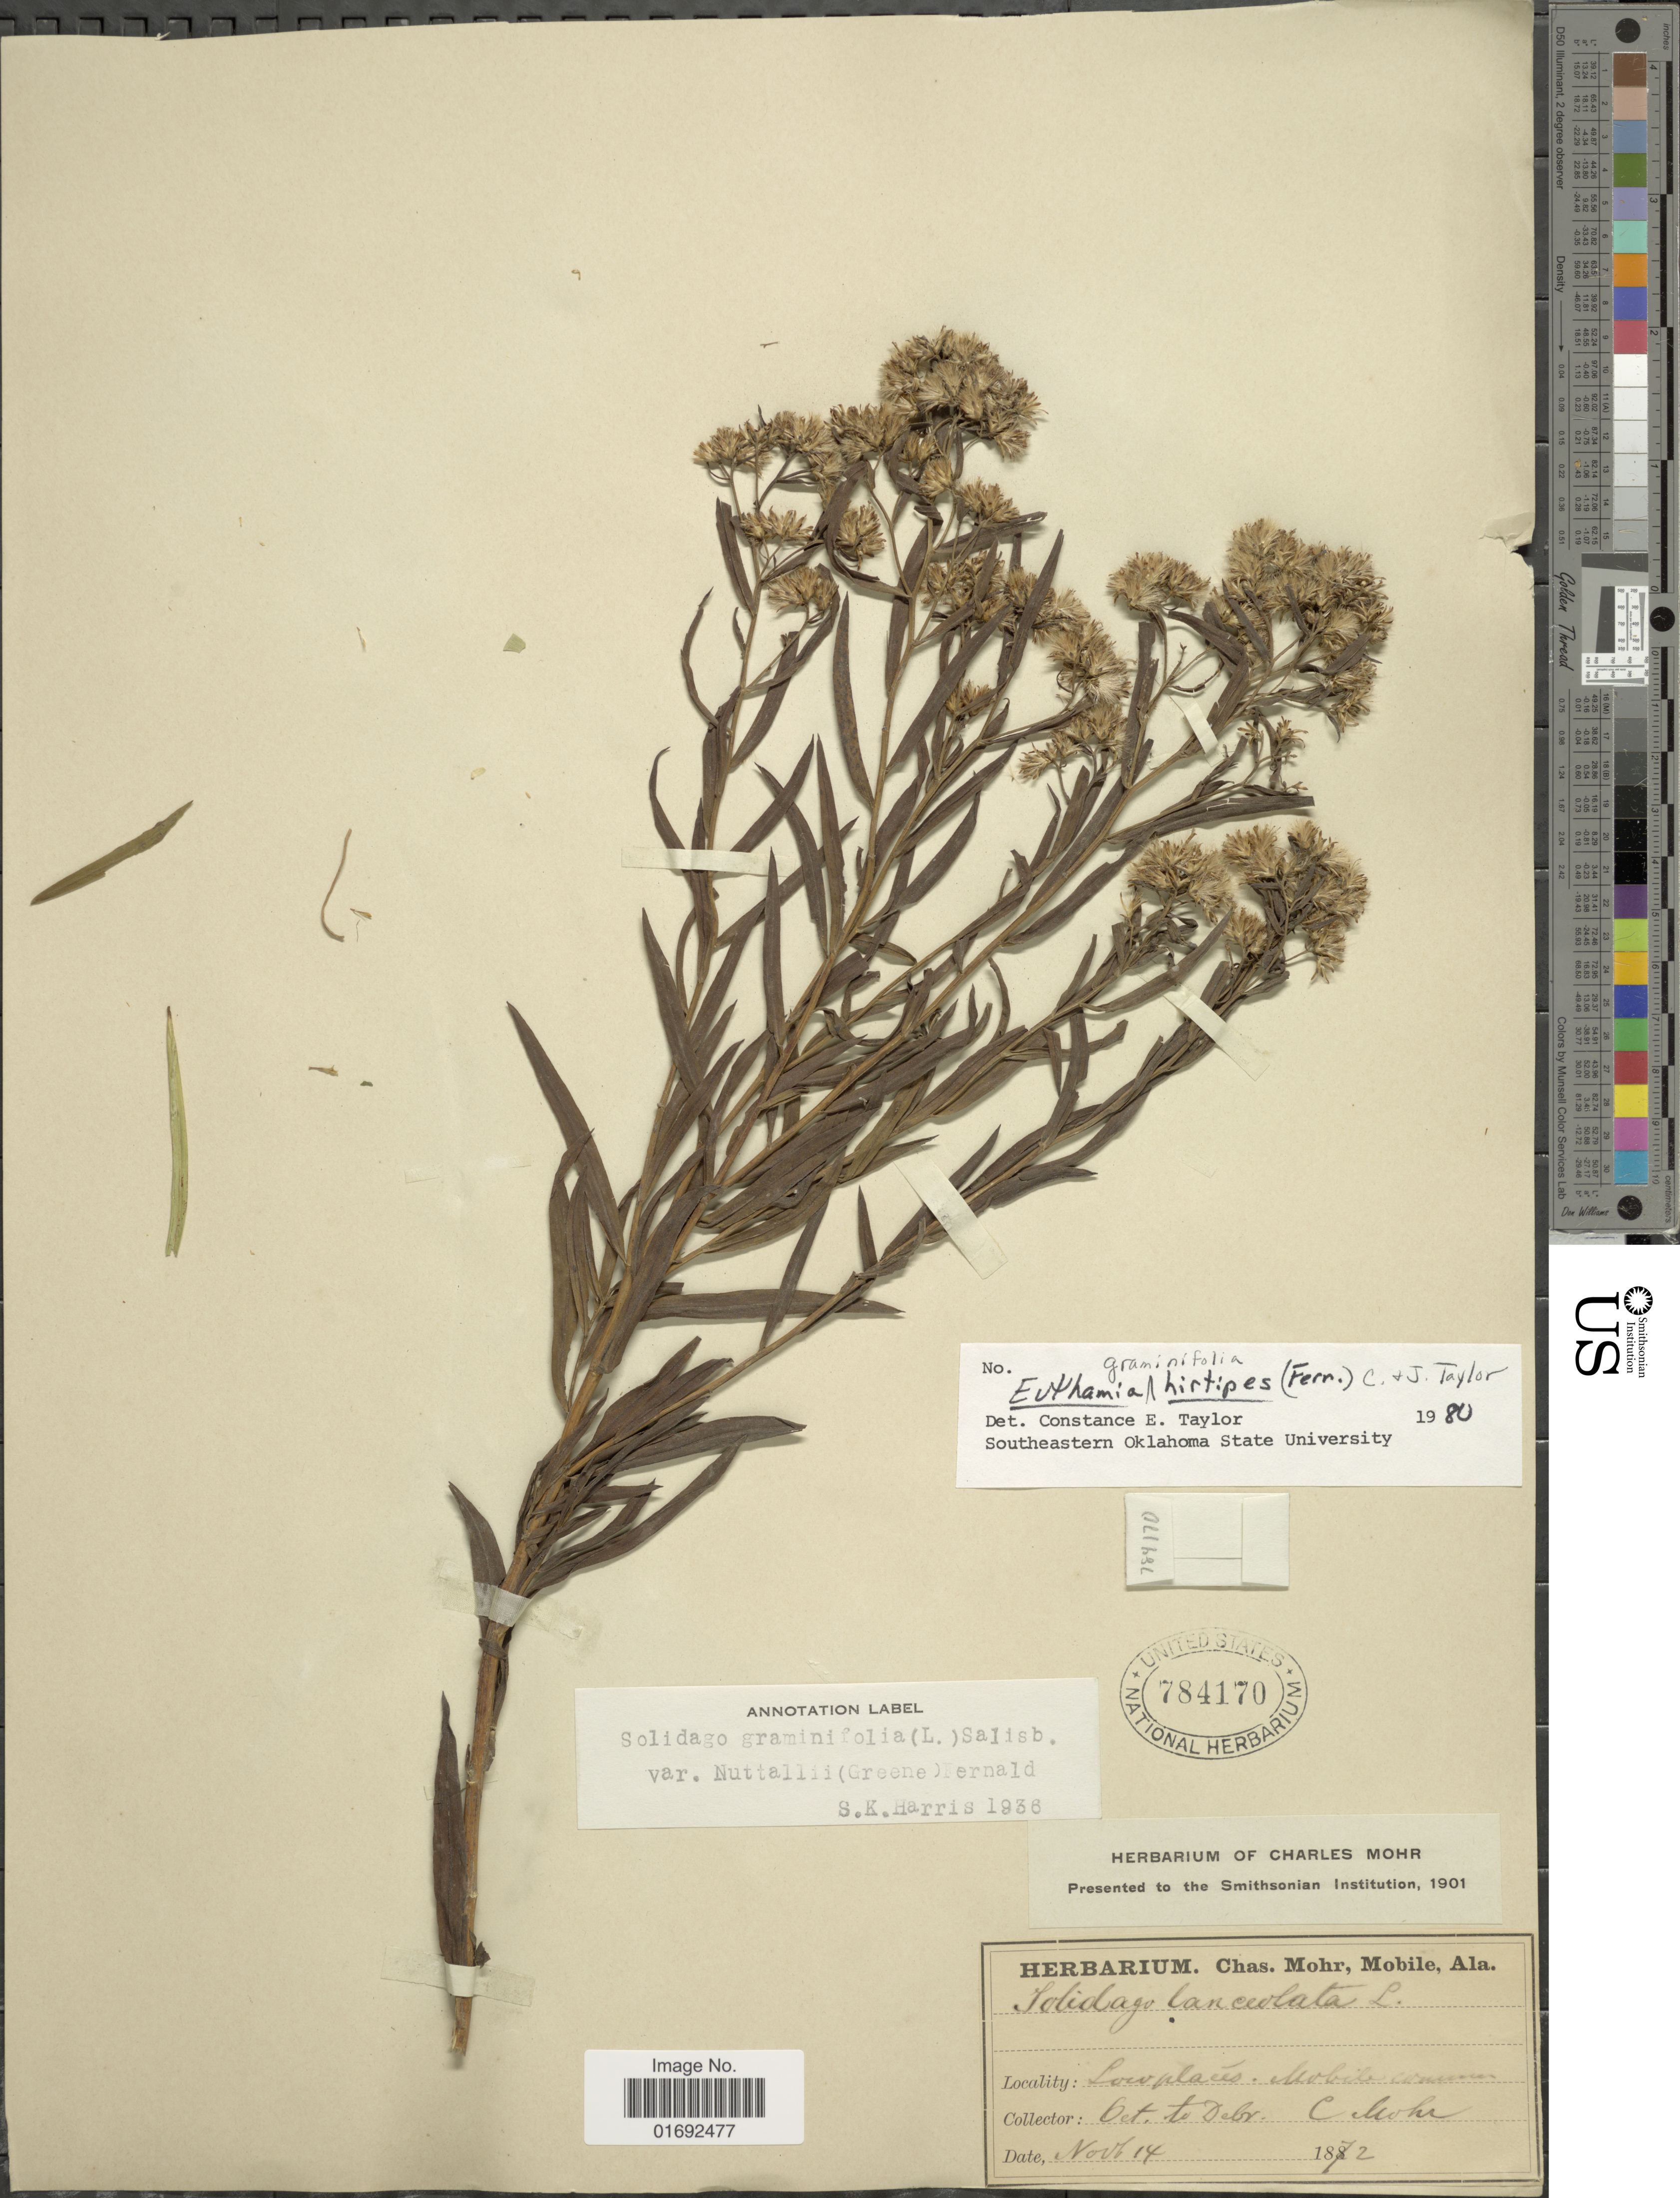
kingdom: Plantae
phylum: Tracheophyta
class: Magnoliopsida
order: Asterales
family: Asteraceae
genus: Euthamia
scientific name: Euthamia scabra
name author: S.W. Greene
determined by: Urbatsch, Lowell E., Curator (LSU), Louisiana State University (UNITED STATES)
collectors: Mohr, C. T. (herbarium)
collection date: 1872-11-14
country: United States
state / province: Alabama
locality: Mobile co.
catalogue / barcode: US 784170